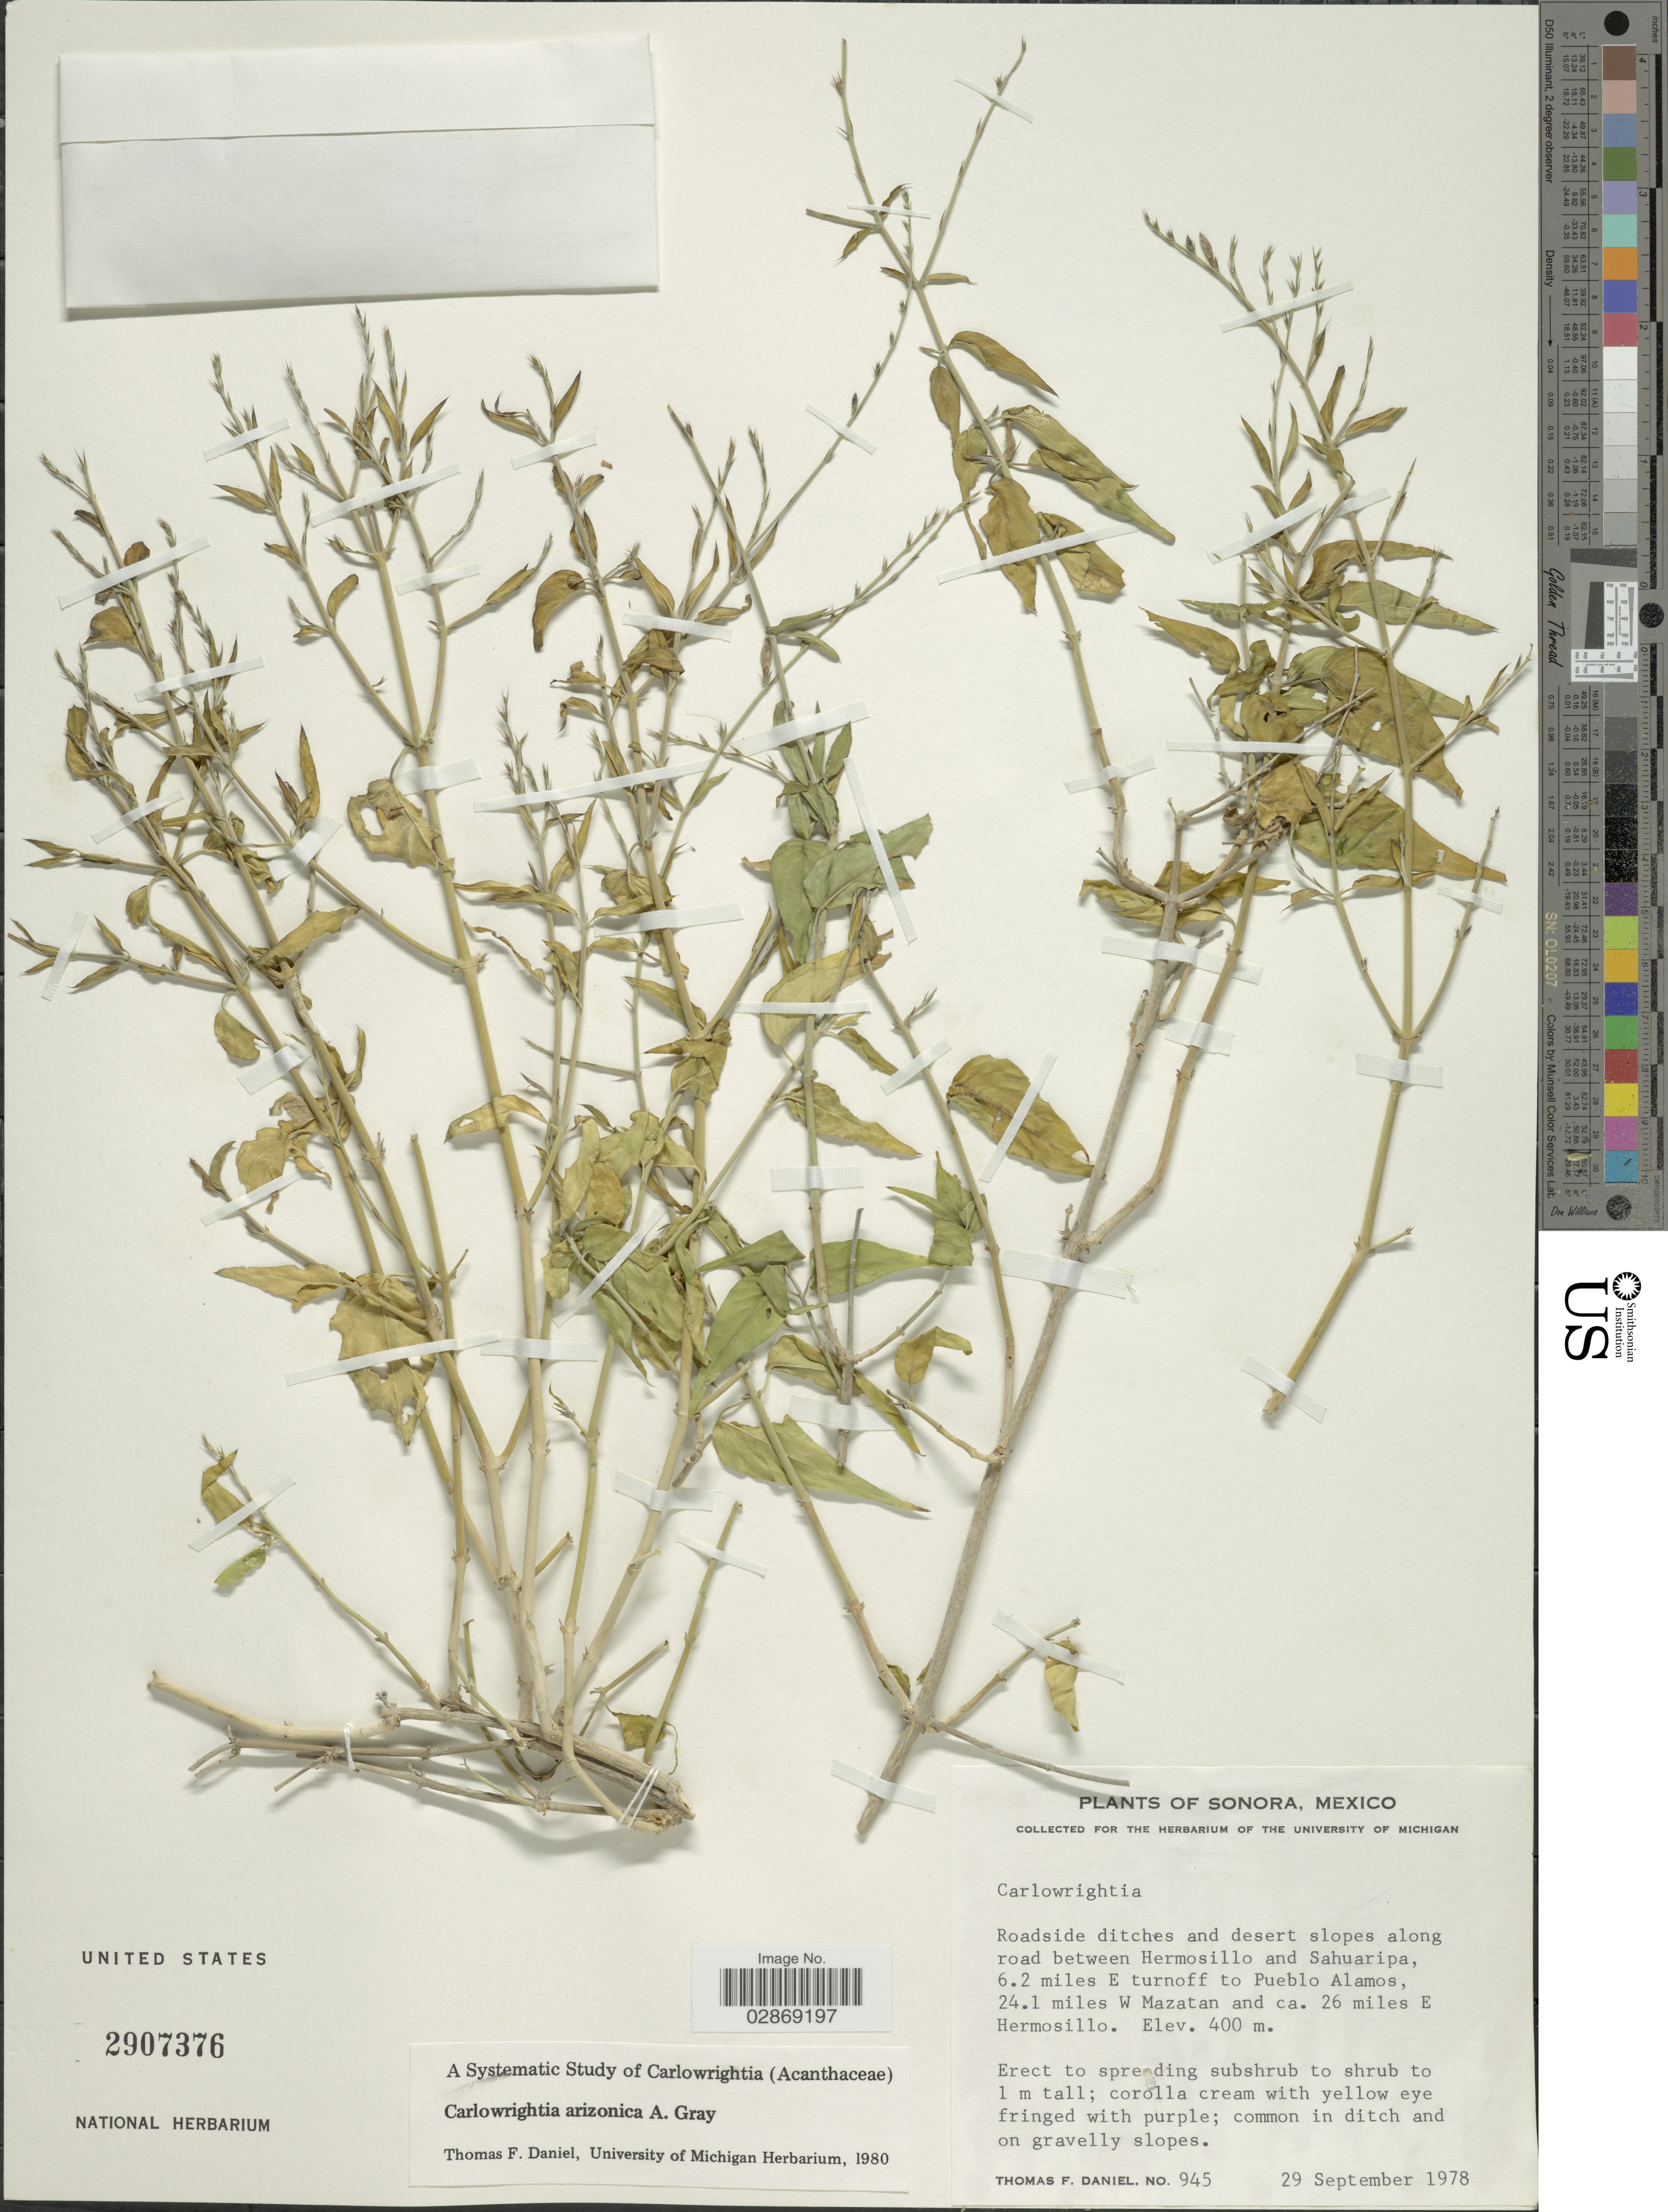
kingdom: Plantae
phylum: Tracheophyta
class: Magnoliopsida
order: Lamiales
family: Acanthaceae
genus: Carlowrightia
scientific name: Carlowrightia arizonica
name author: A. Gray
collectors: T. F. Daniel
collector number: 945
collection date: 1978-09-29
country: Mexico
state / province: Sinaloa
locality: Roadside ditches and desert slopes along road between Hermosillo and Sahuaripa, 6.2 miles E turnoff to Pueblo Alamos, 24.1 miles W Mazatan and ca. 26 miles E Hermosillo.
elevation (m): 400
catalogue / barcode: US 2907376